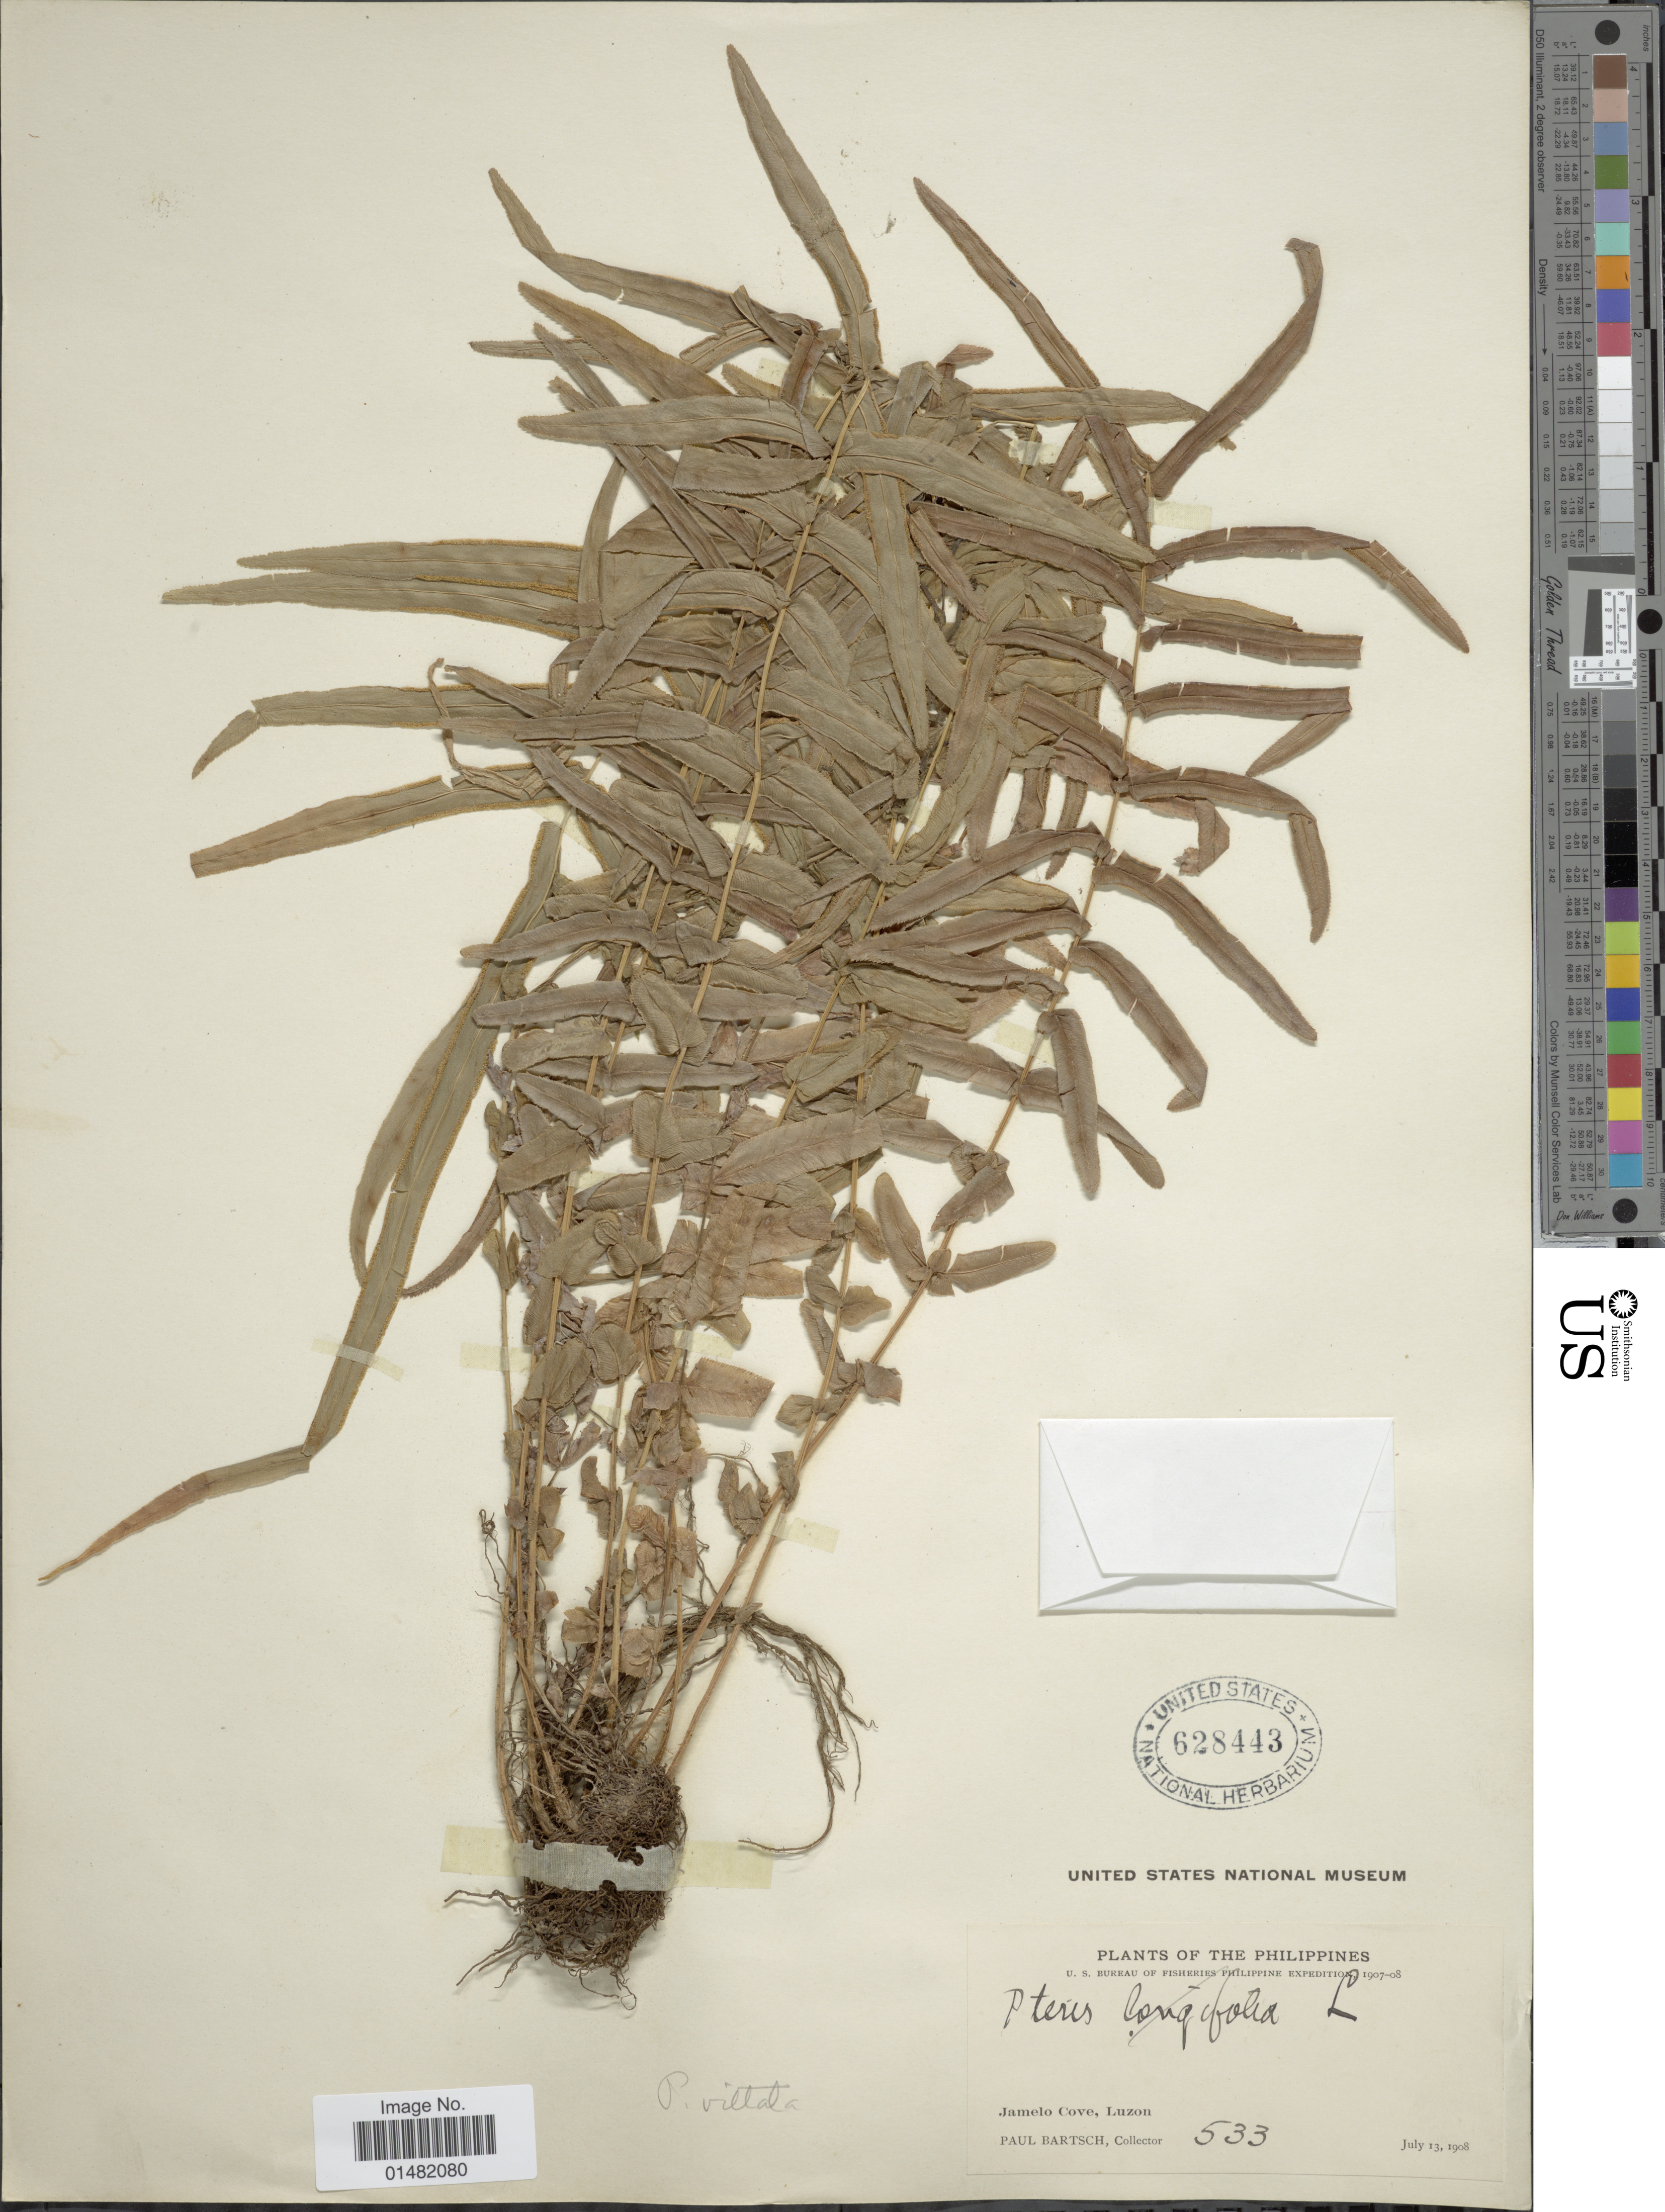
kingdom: Plantae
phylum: Tracheophyta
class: Polypodiopsida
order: Polypodiales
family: Pteridaceae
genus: Pteris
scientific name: Pteris vittata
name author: L.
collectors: P. Bartsch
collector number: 533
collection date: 1908-07-13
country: Philippines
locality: Jamelo Cove, Luzon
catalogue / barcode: US 628443